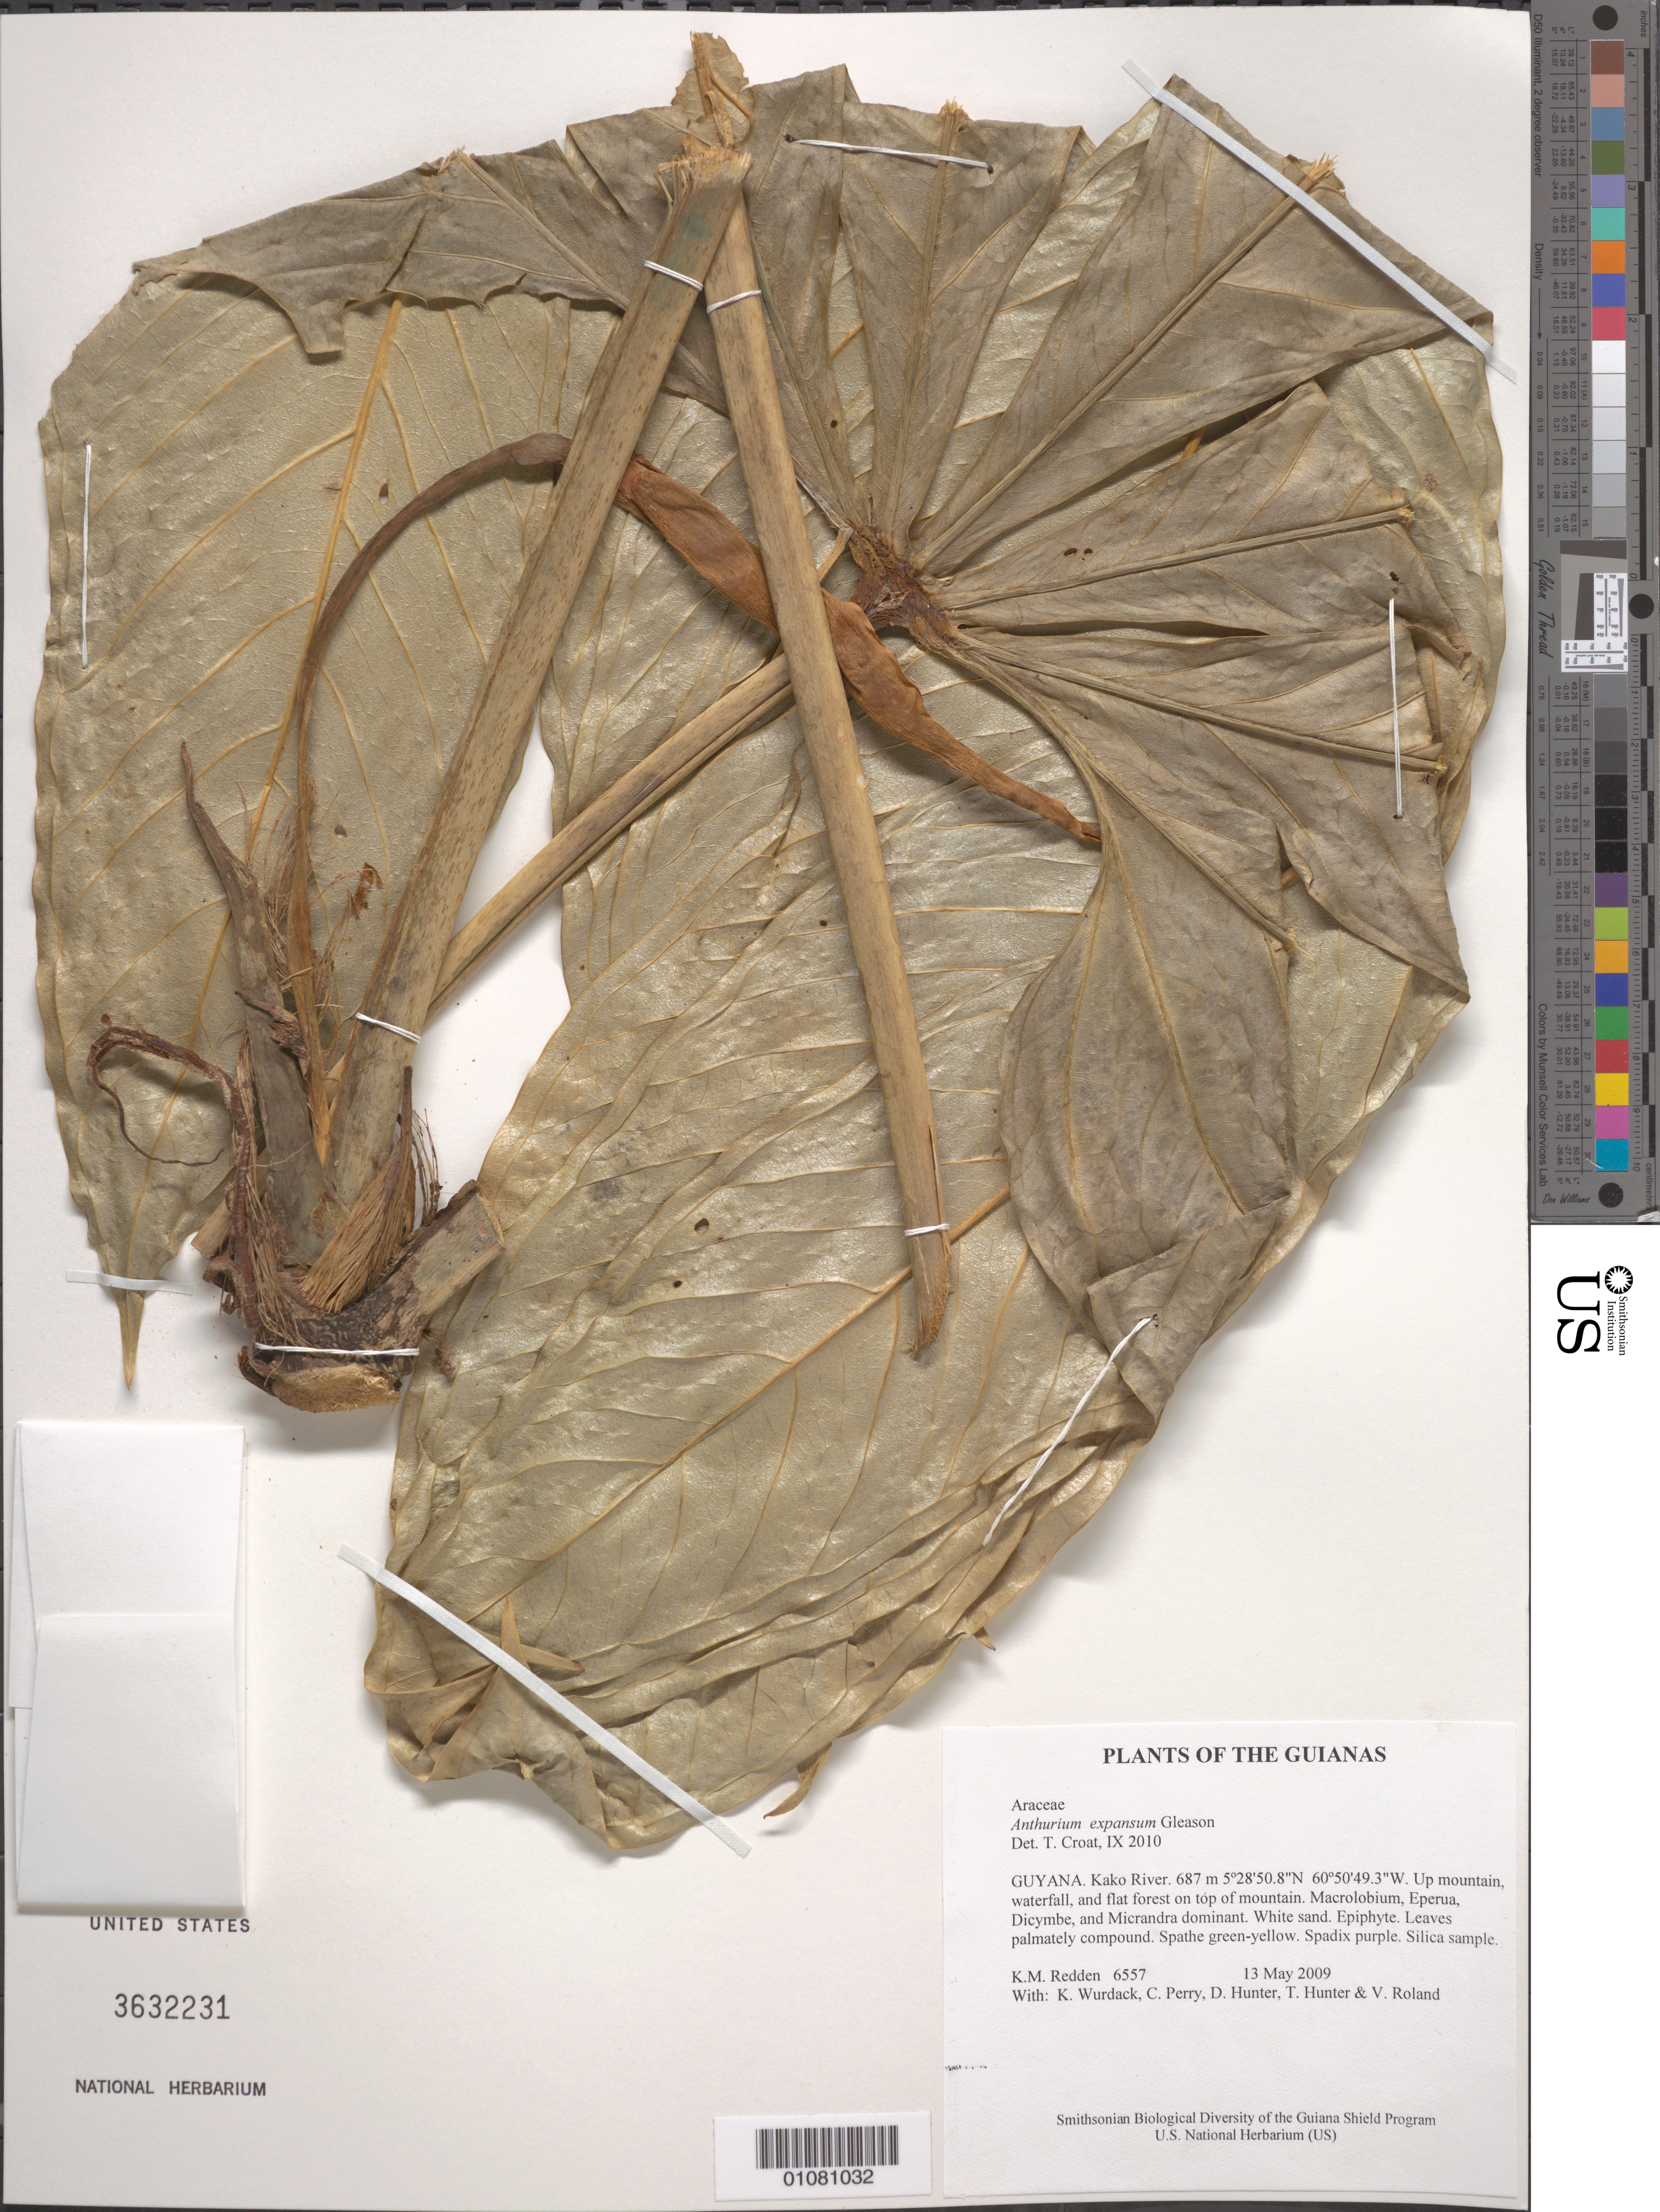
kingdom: Plantae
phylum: Tracheophyta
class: Liliopsida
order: Alismatales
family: Araceae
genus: Anthurium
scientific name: Anthurium expansum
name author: Gleason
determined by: Croat, Thomas B., Missouri Botanical Garden (MO)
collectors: K. M. Redden, K. Wurdack, C. Perry, D. Hunter, T. Hunter & V. Roland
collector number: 6557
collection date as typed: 13 May 2009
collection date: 2009-05-13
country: Guyana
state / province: Cuyuni-Mazaruni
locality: Kako River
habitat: Up mountain, waterfall, and flat forest on top of mountain. Macrolobium, Eperua, Dicymbe, and Micrandra dominant. White sand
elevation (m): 687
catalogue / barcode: US 3632231